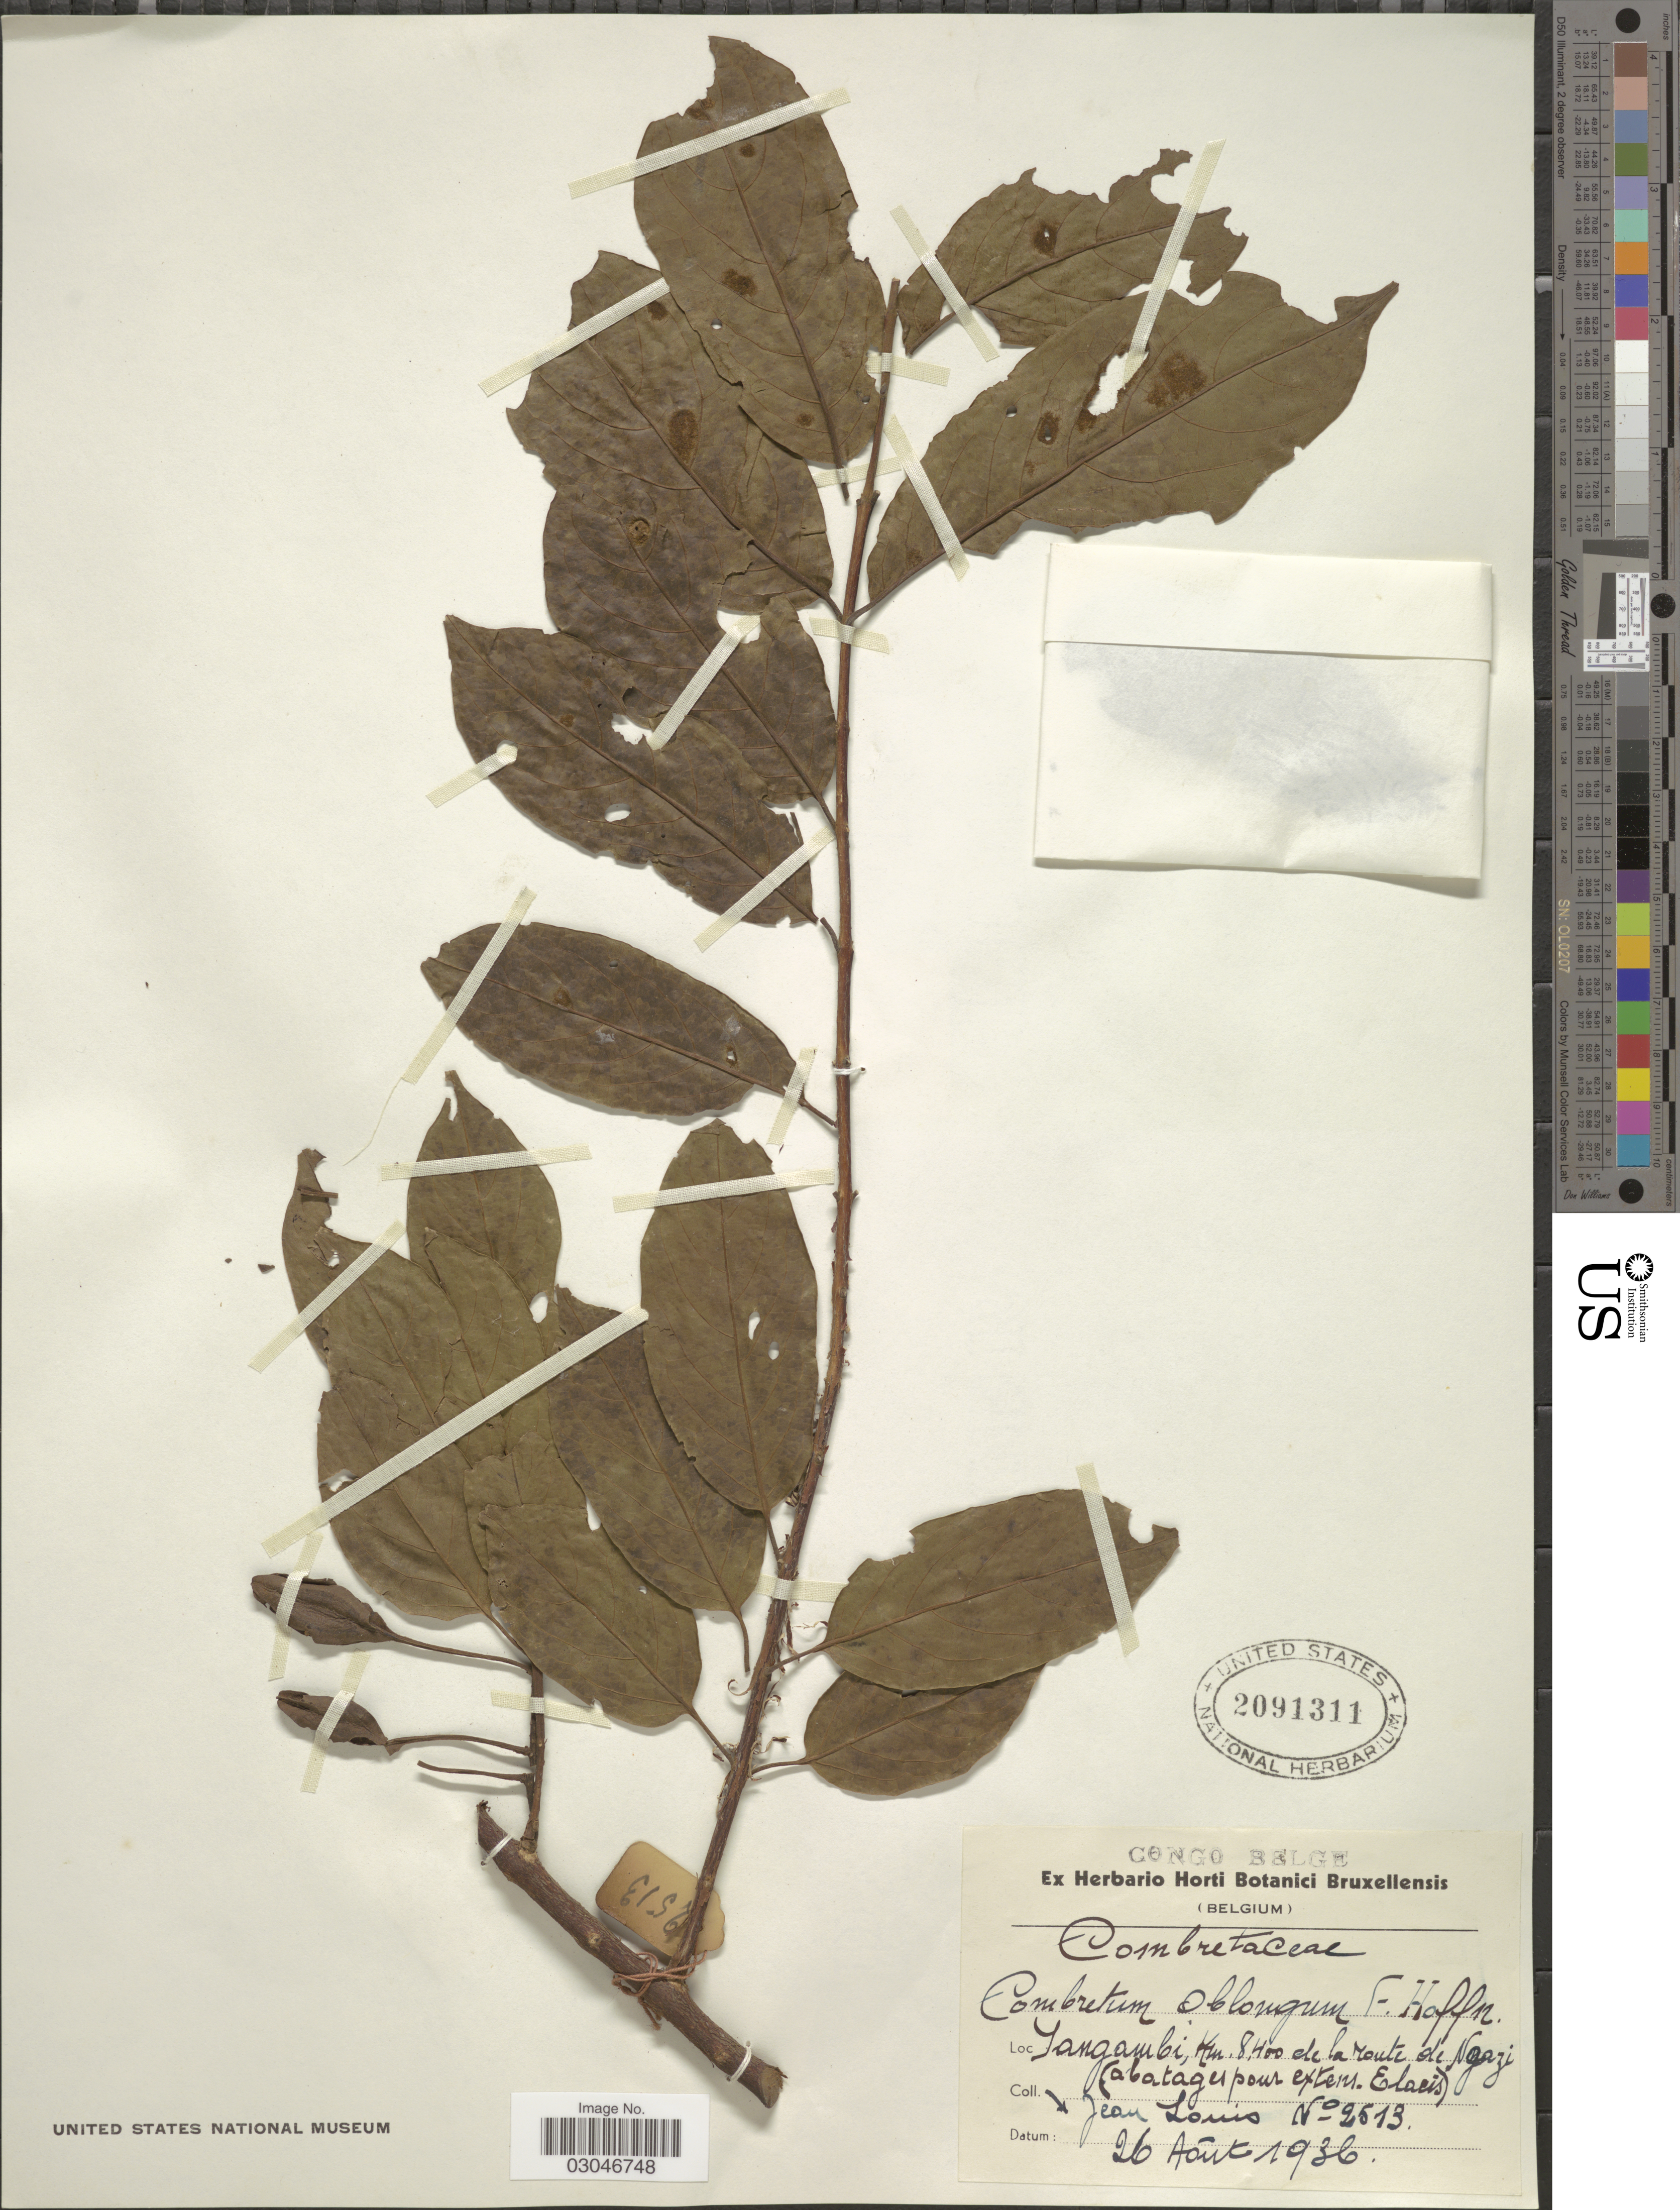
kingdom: Plantae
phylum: Tracheophyta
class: Magnoliopsida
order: Myrtales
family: Combretaceae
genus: Combretum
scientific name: Combretum oblongum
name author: F. Hoffm.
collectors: J. Louis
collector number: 2513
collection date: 1936-08-26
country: Congo, Democratic Republic of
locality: Yangambi, Km. 8.400 de la route de Ngazi (abatages pour extens. Elacis).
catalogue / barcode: US 2091311